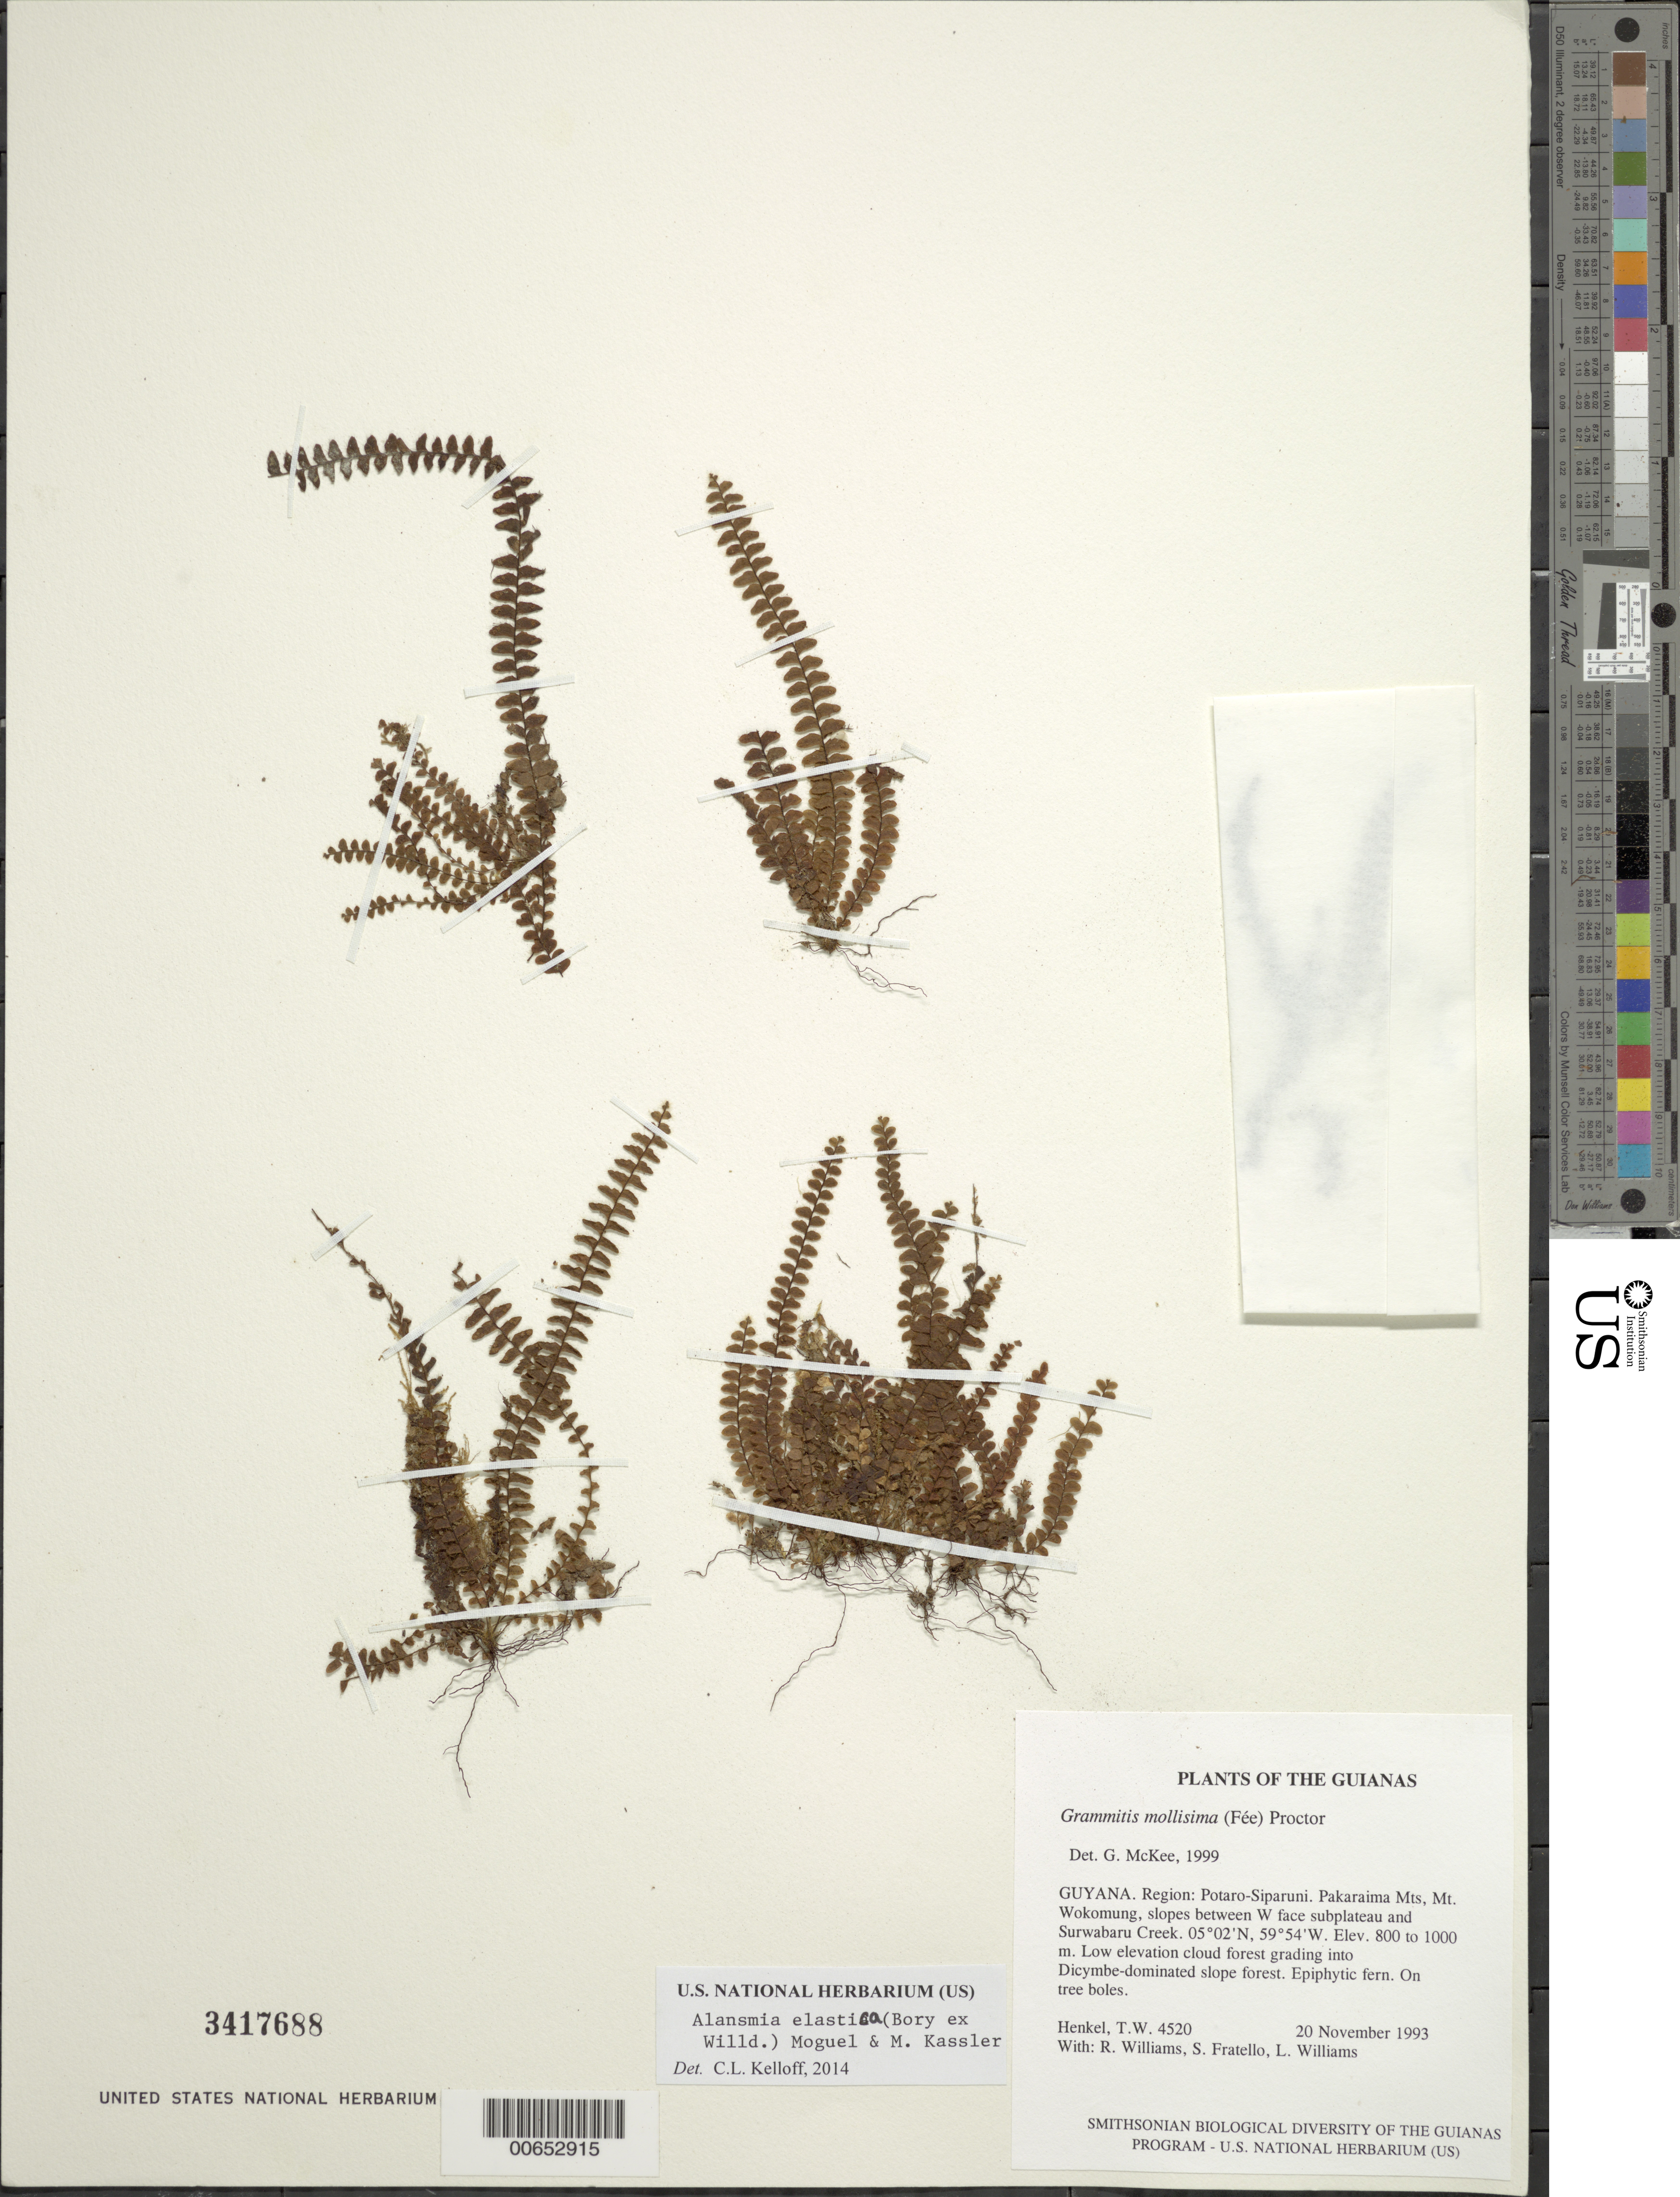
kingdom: Plantae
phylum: Tracheophyta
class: Polypodiopsida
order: Polypodiales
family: Polypodiaceae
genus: Alansmia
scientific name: Alansmia elastica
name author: (Bory ex Willd.) Moguel & M. Kessler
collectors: T. Henkel, R. Williams, S. Fratello & L. Williams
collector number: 4520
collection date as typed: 20 November 1993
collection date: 1993-11-20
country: Guyana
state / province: Potaro-Siparuni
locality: Pakaraima Mts, Mt. Wokomung, slopes between W face subplateau and Surwabaru Creek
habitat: Low elevation cloud forest grading into Dicymbe-dominated slope forest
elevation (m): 800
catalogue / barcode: US 3417688